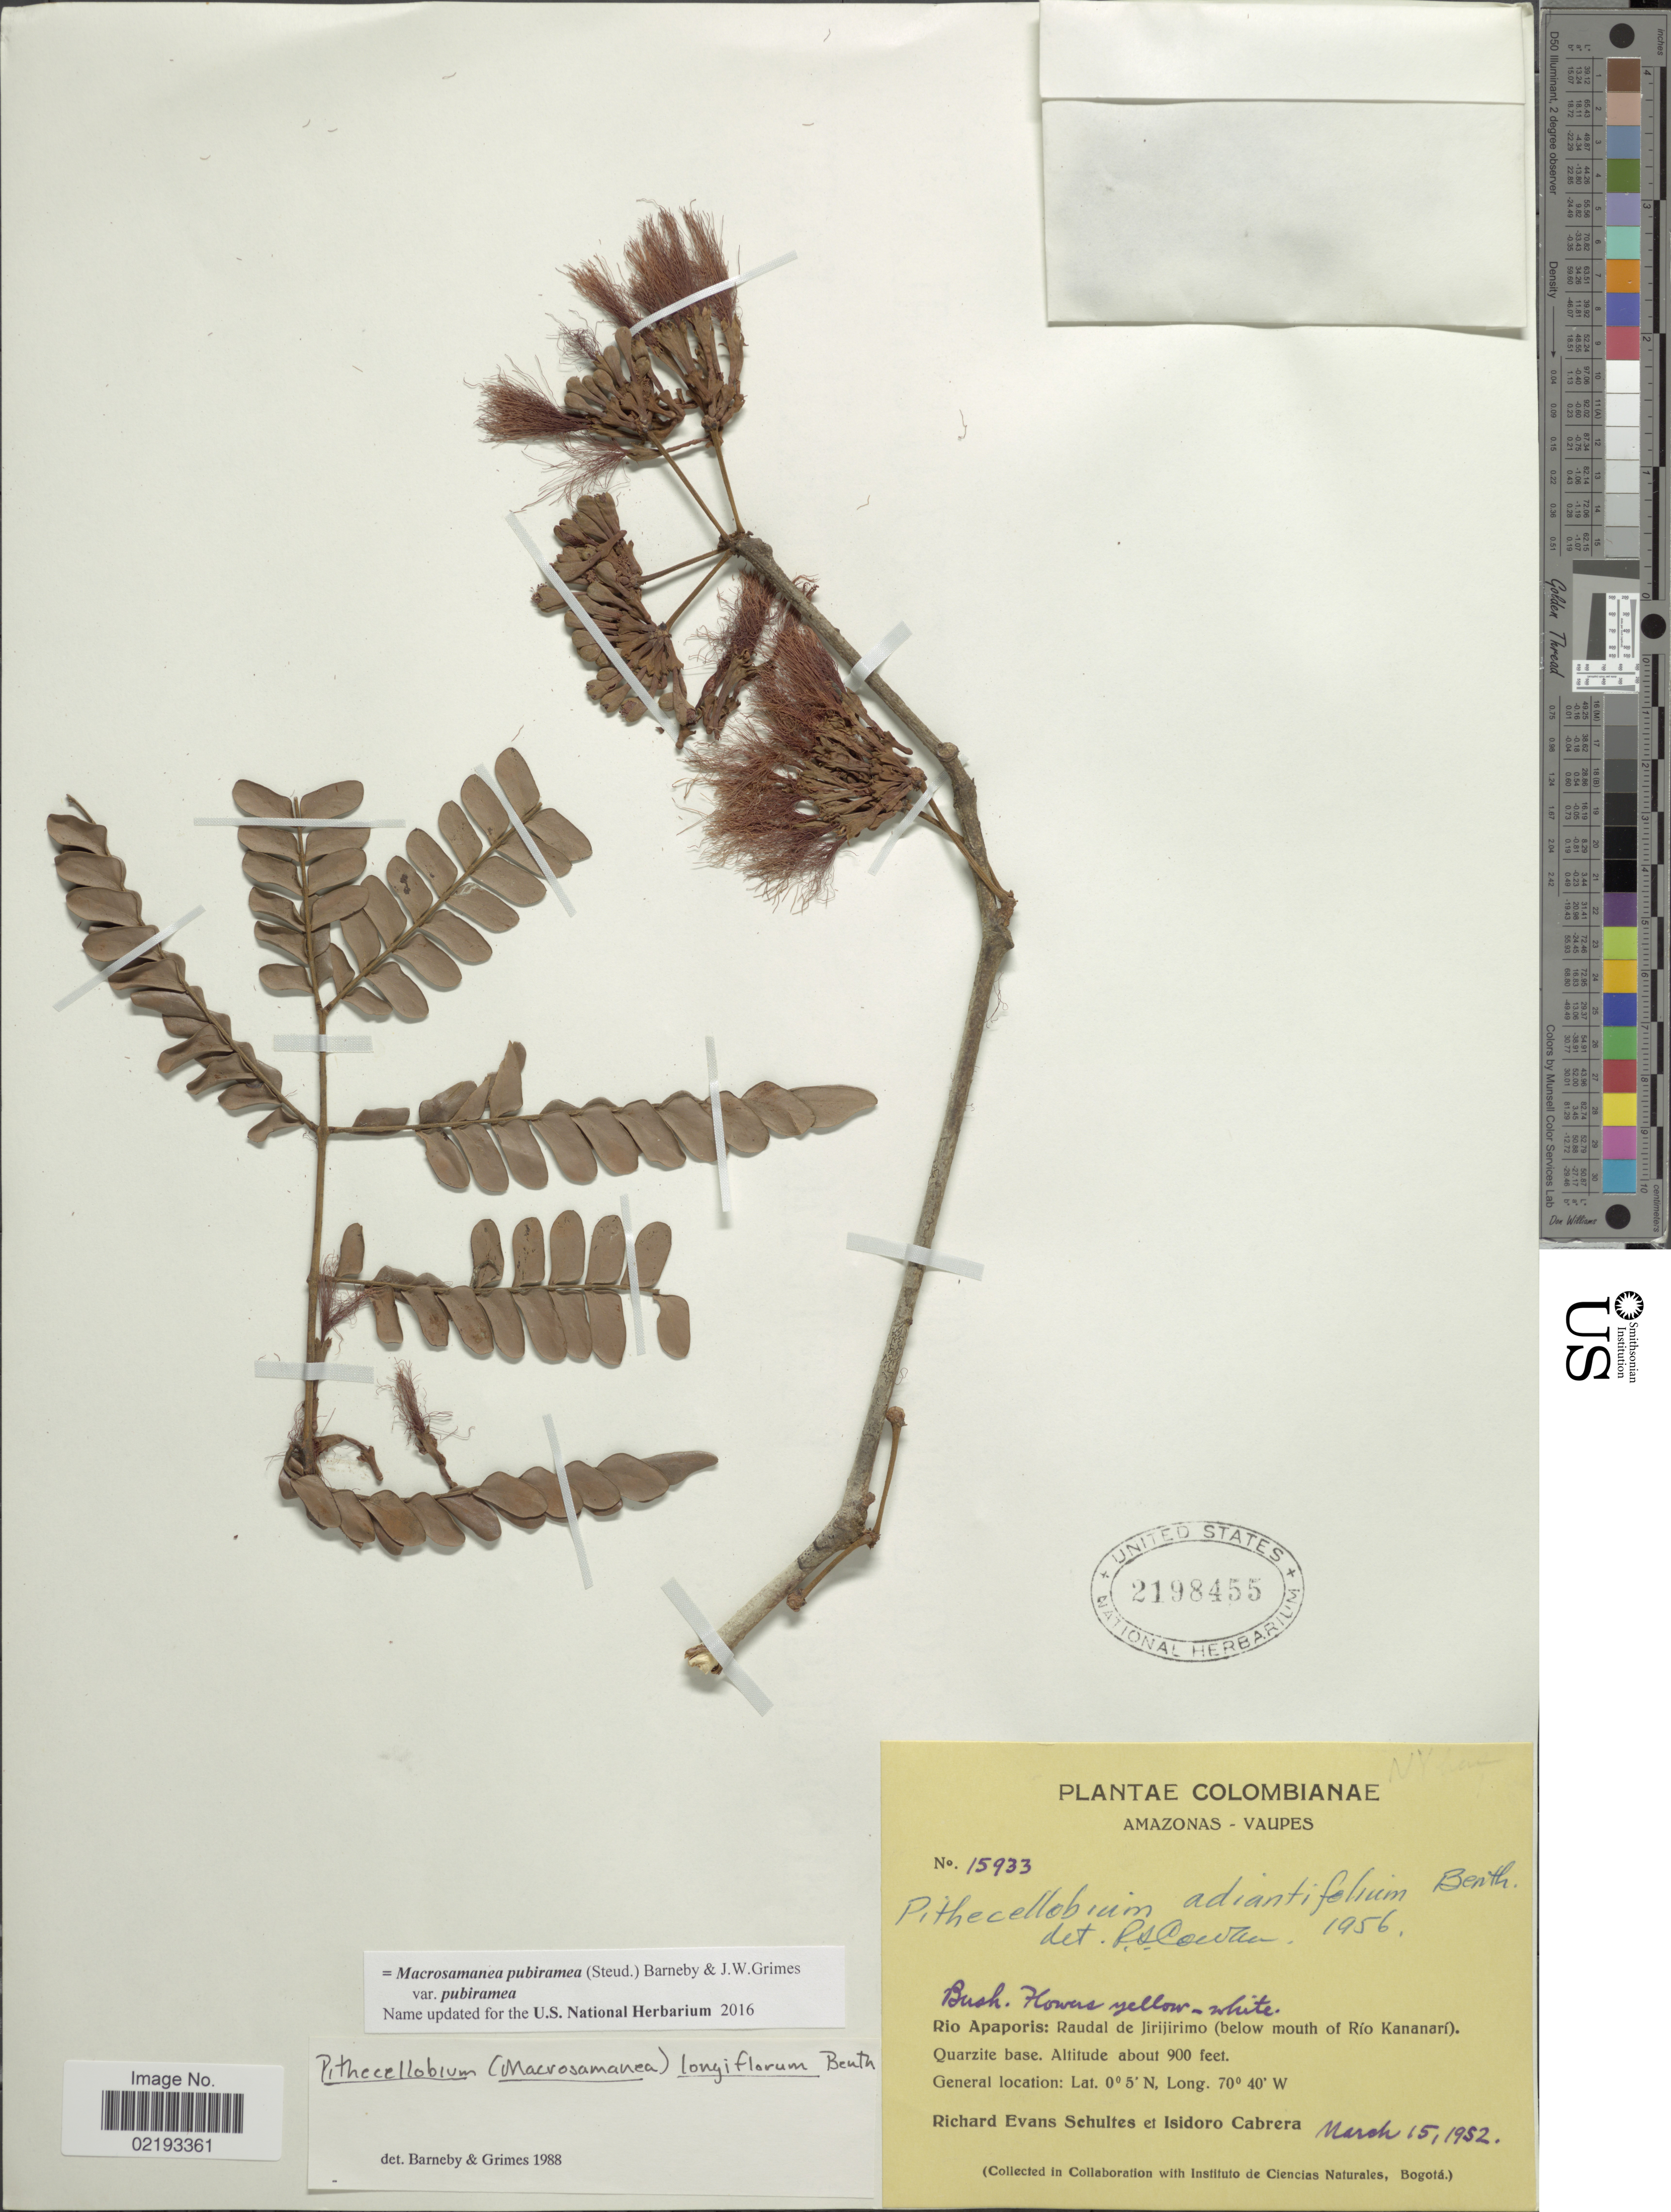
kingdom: Plantae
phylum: Tracheophyta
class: Magnoliopsida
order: Fabales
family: Fabaceae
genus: Macrosamanea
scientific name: Macrosamanea pubiramea var. pubiramea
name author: (Steud.) Barneby & J.W. Grimes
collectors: R. E. Schultes & I. Cabrera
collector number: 15933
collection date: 1952-03-15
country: Colombia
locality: Amazonas - Vaupes, Rio Apaporis: Raudal de Jirijirimo (below mouth of Rio Kananarí) Quartzite base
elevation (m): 274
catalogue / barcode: US 2198455